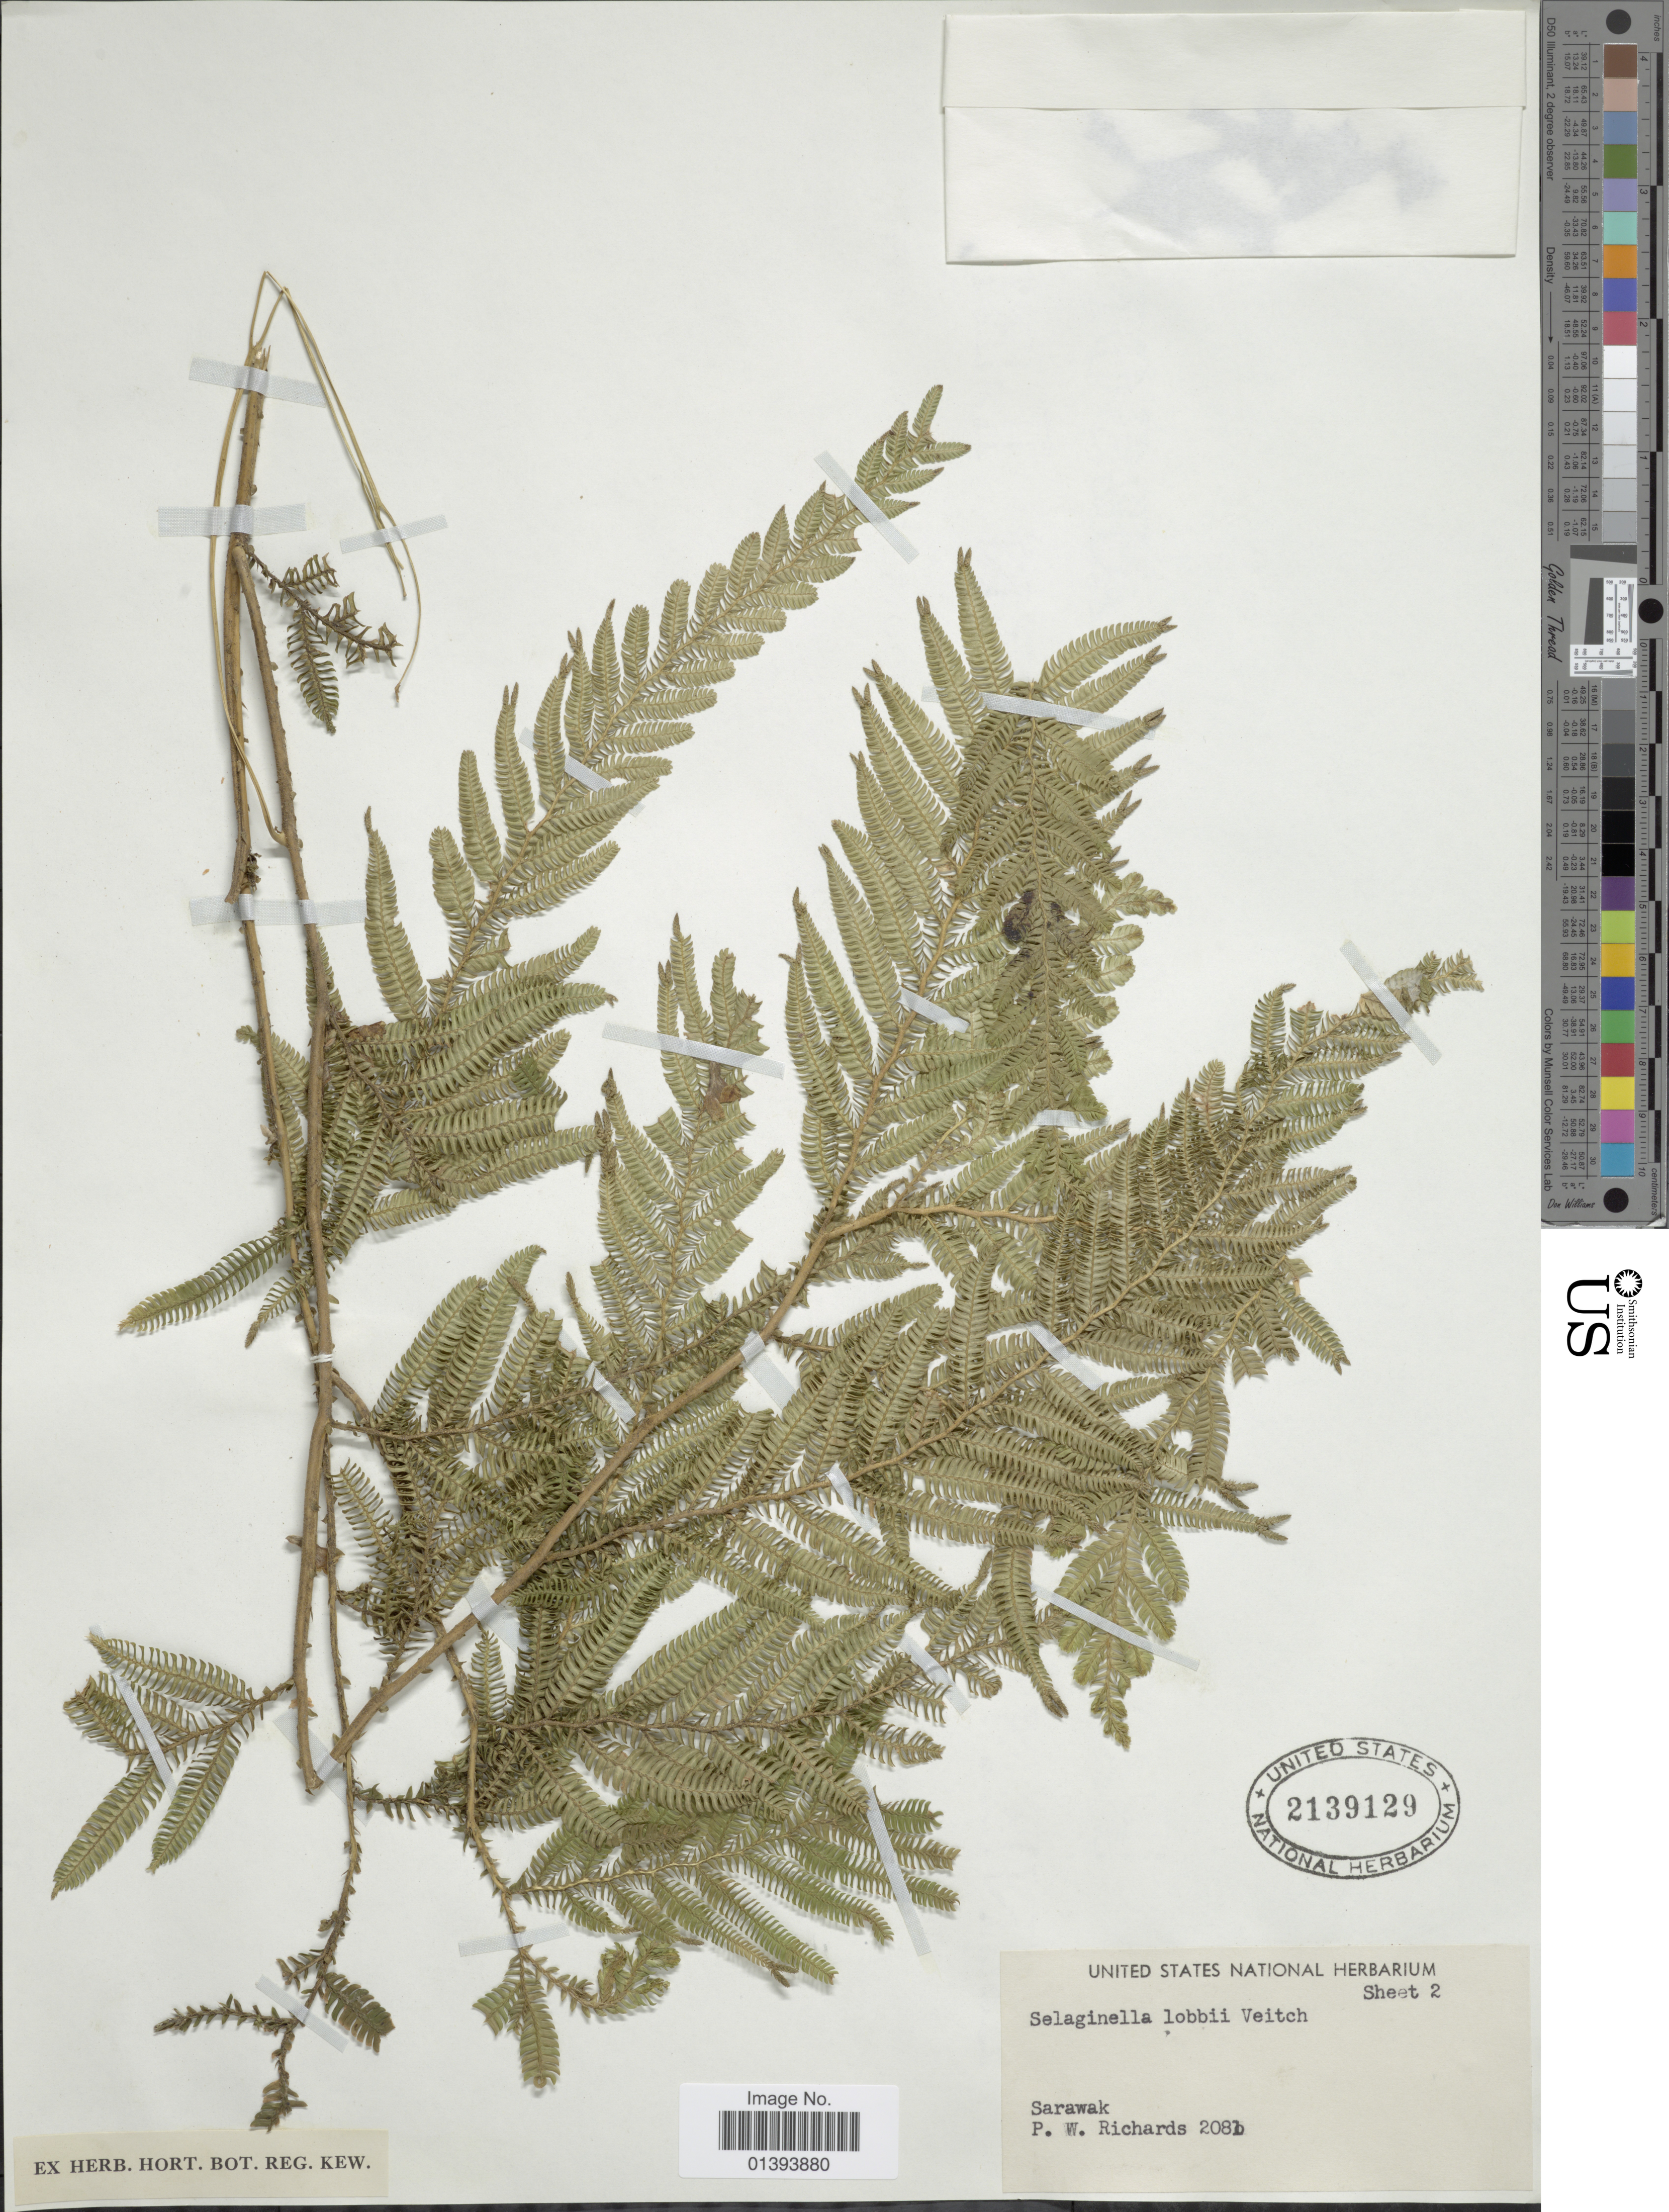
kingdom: Plantae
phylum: Tracheophyta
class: Lycopodiopsida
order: Selaginellales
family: Selaginellaceae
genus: Selaginella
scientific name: Selaginella lobbii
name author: J.H. Veitch ex A. Br.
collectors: P. Richards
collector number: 208b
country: Malaysia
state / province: Sarawak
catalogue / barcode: US 2139129